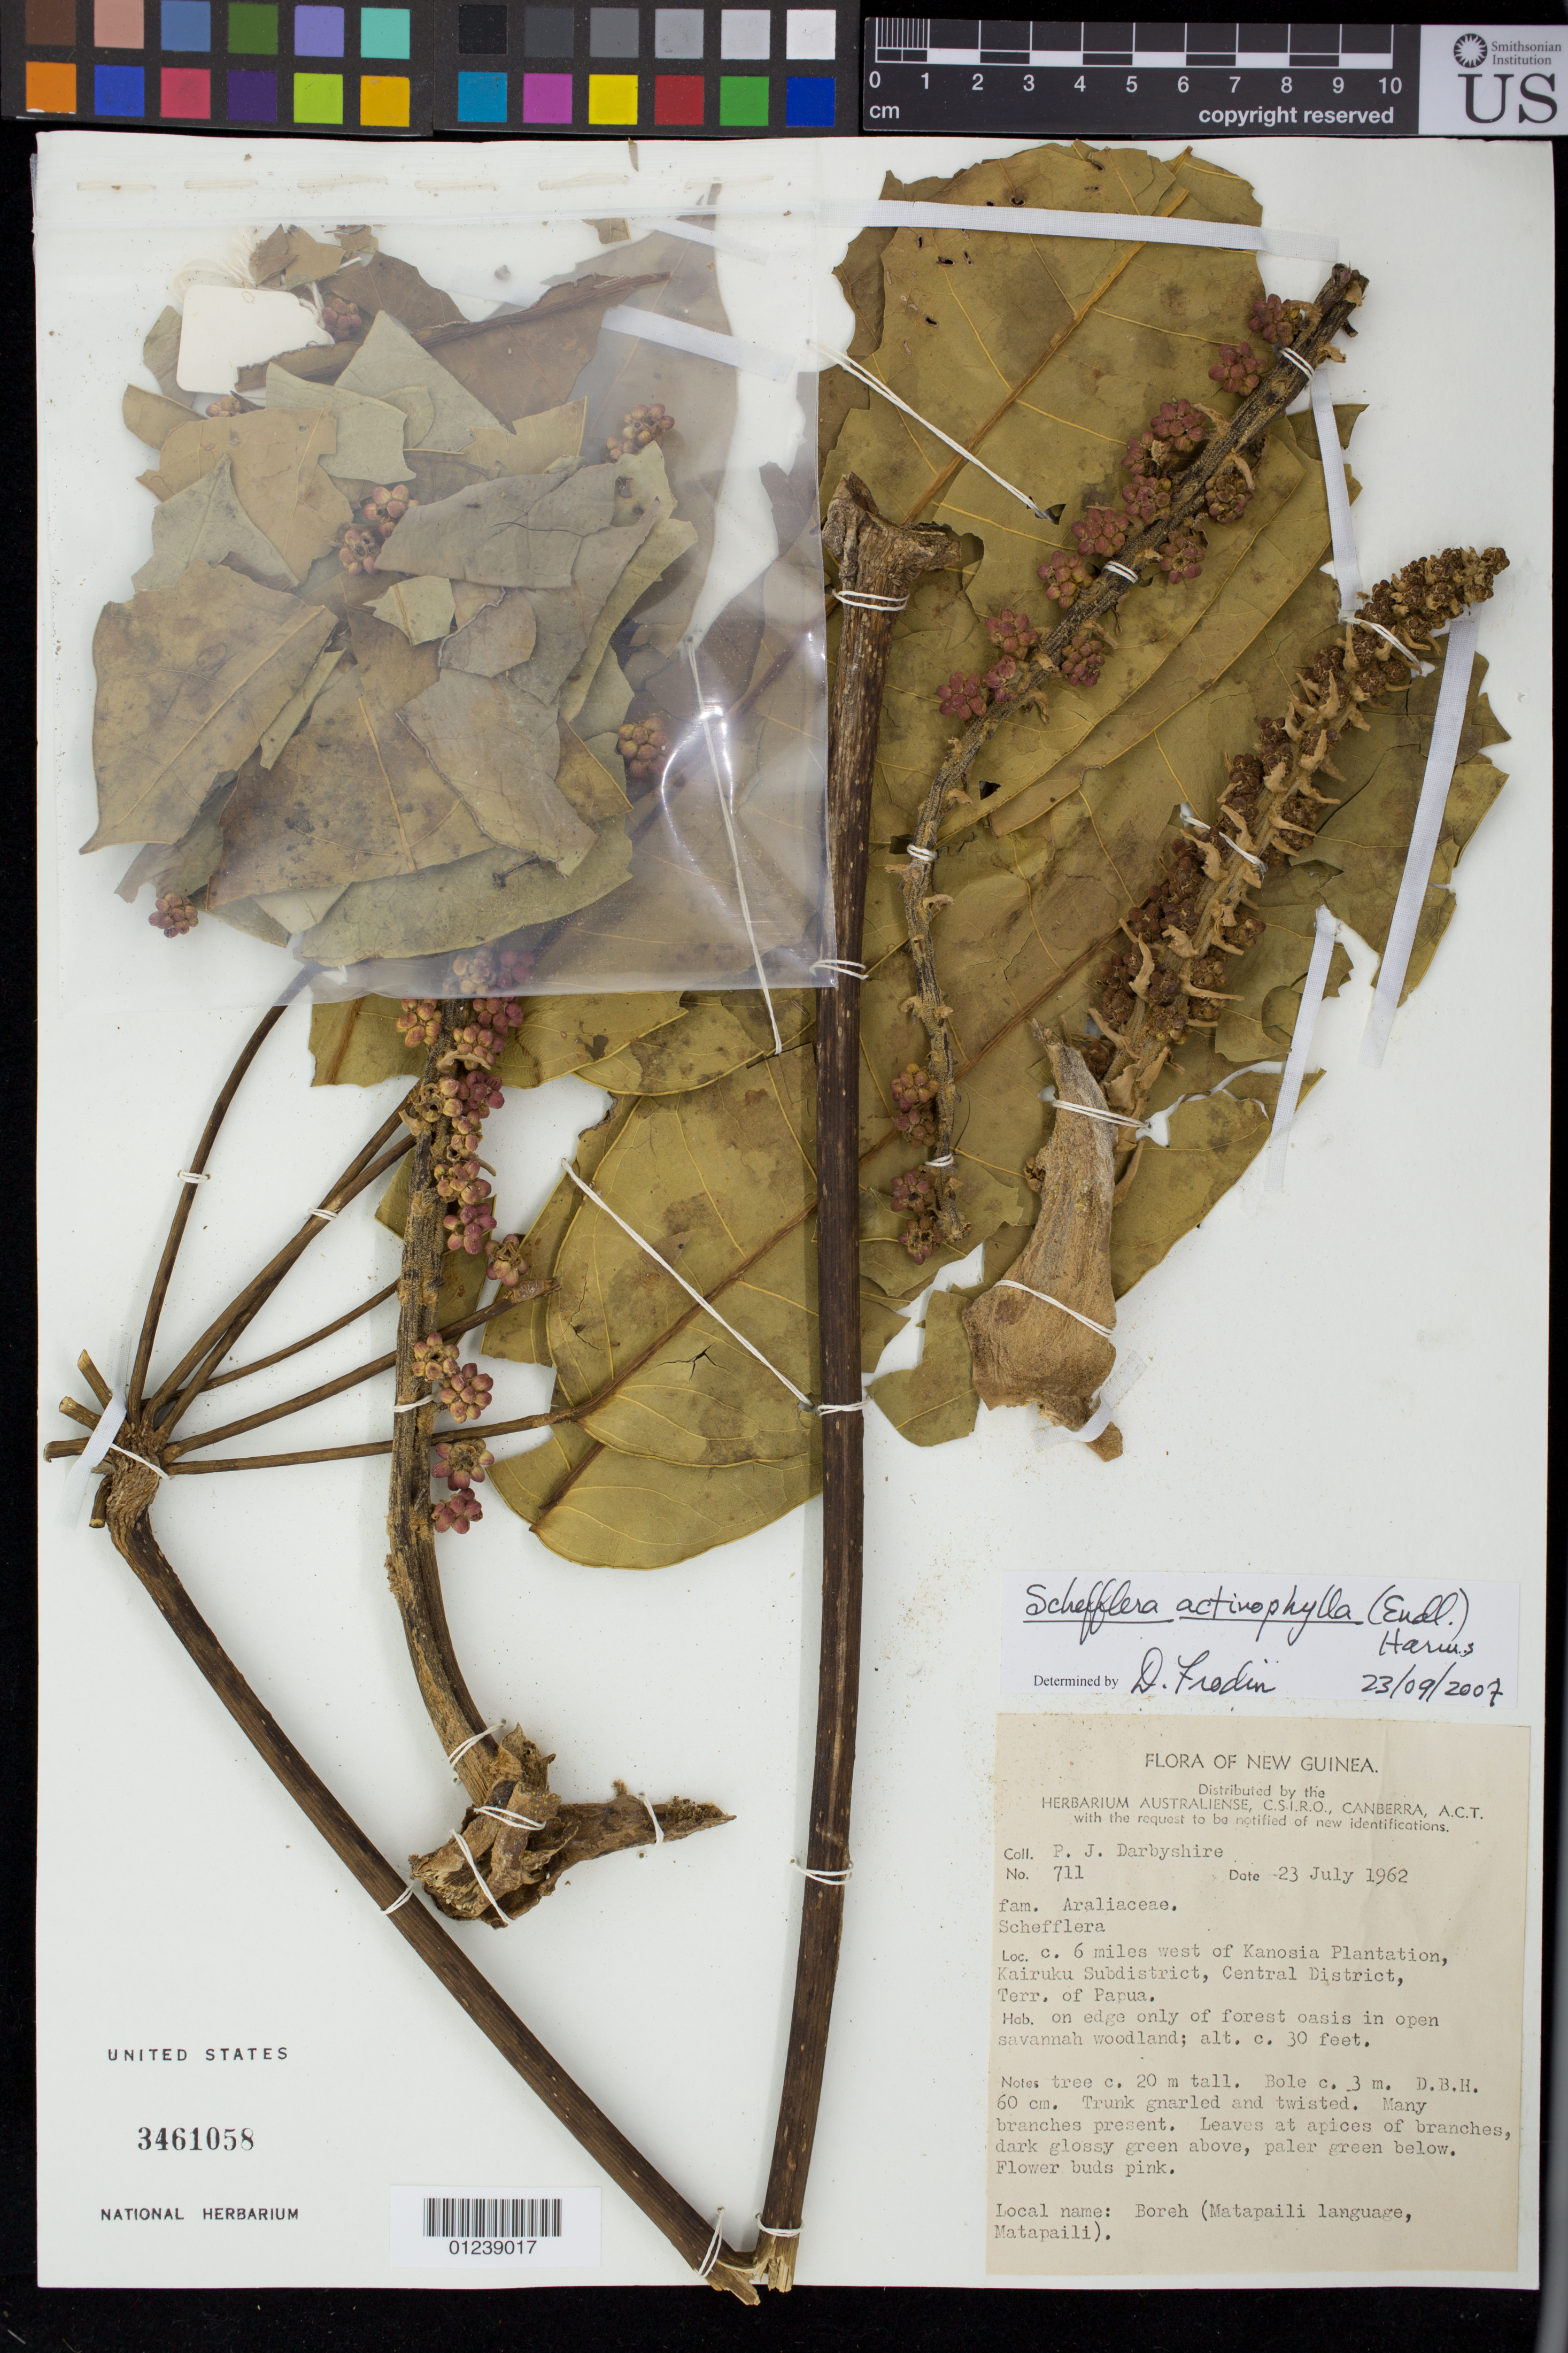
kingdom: Plantae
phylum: Tracheophyta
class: Magnoliopsida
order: Apiales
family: Araliaceae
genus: Heptapleurum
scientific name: Heptapleurum actinophyllum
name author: (Endl.) Lowry & G. M. Plunkett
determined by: Wagner, W. L., (BOT), Smithsonian Institution - National Museum of Natural History (UNITED STATES)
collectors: P. Darbyshire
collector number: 711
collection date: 1962-07-23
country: Papua New Guinea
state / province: Central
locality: c. 6 miles west of Kanosia Plantation, Kairuku Subdistrict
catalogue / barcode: US 3461058